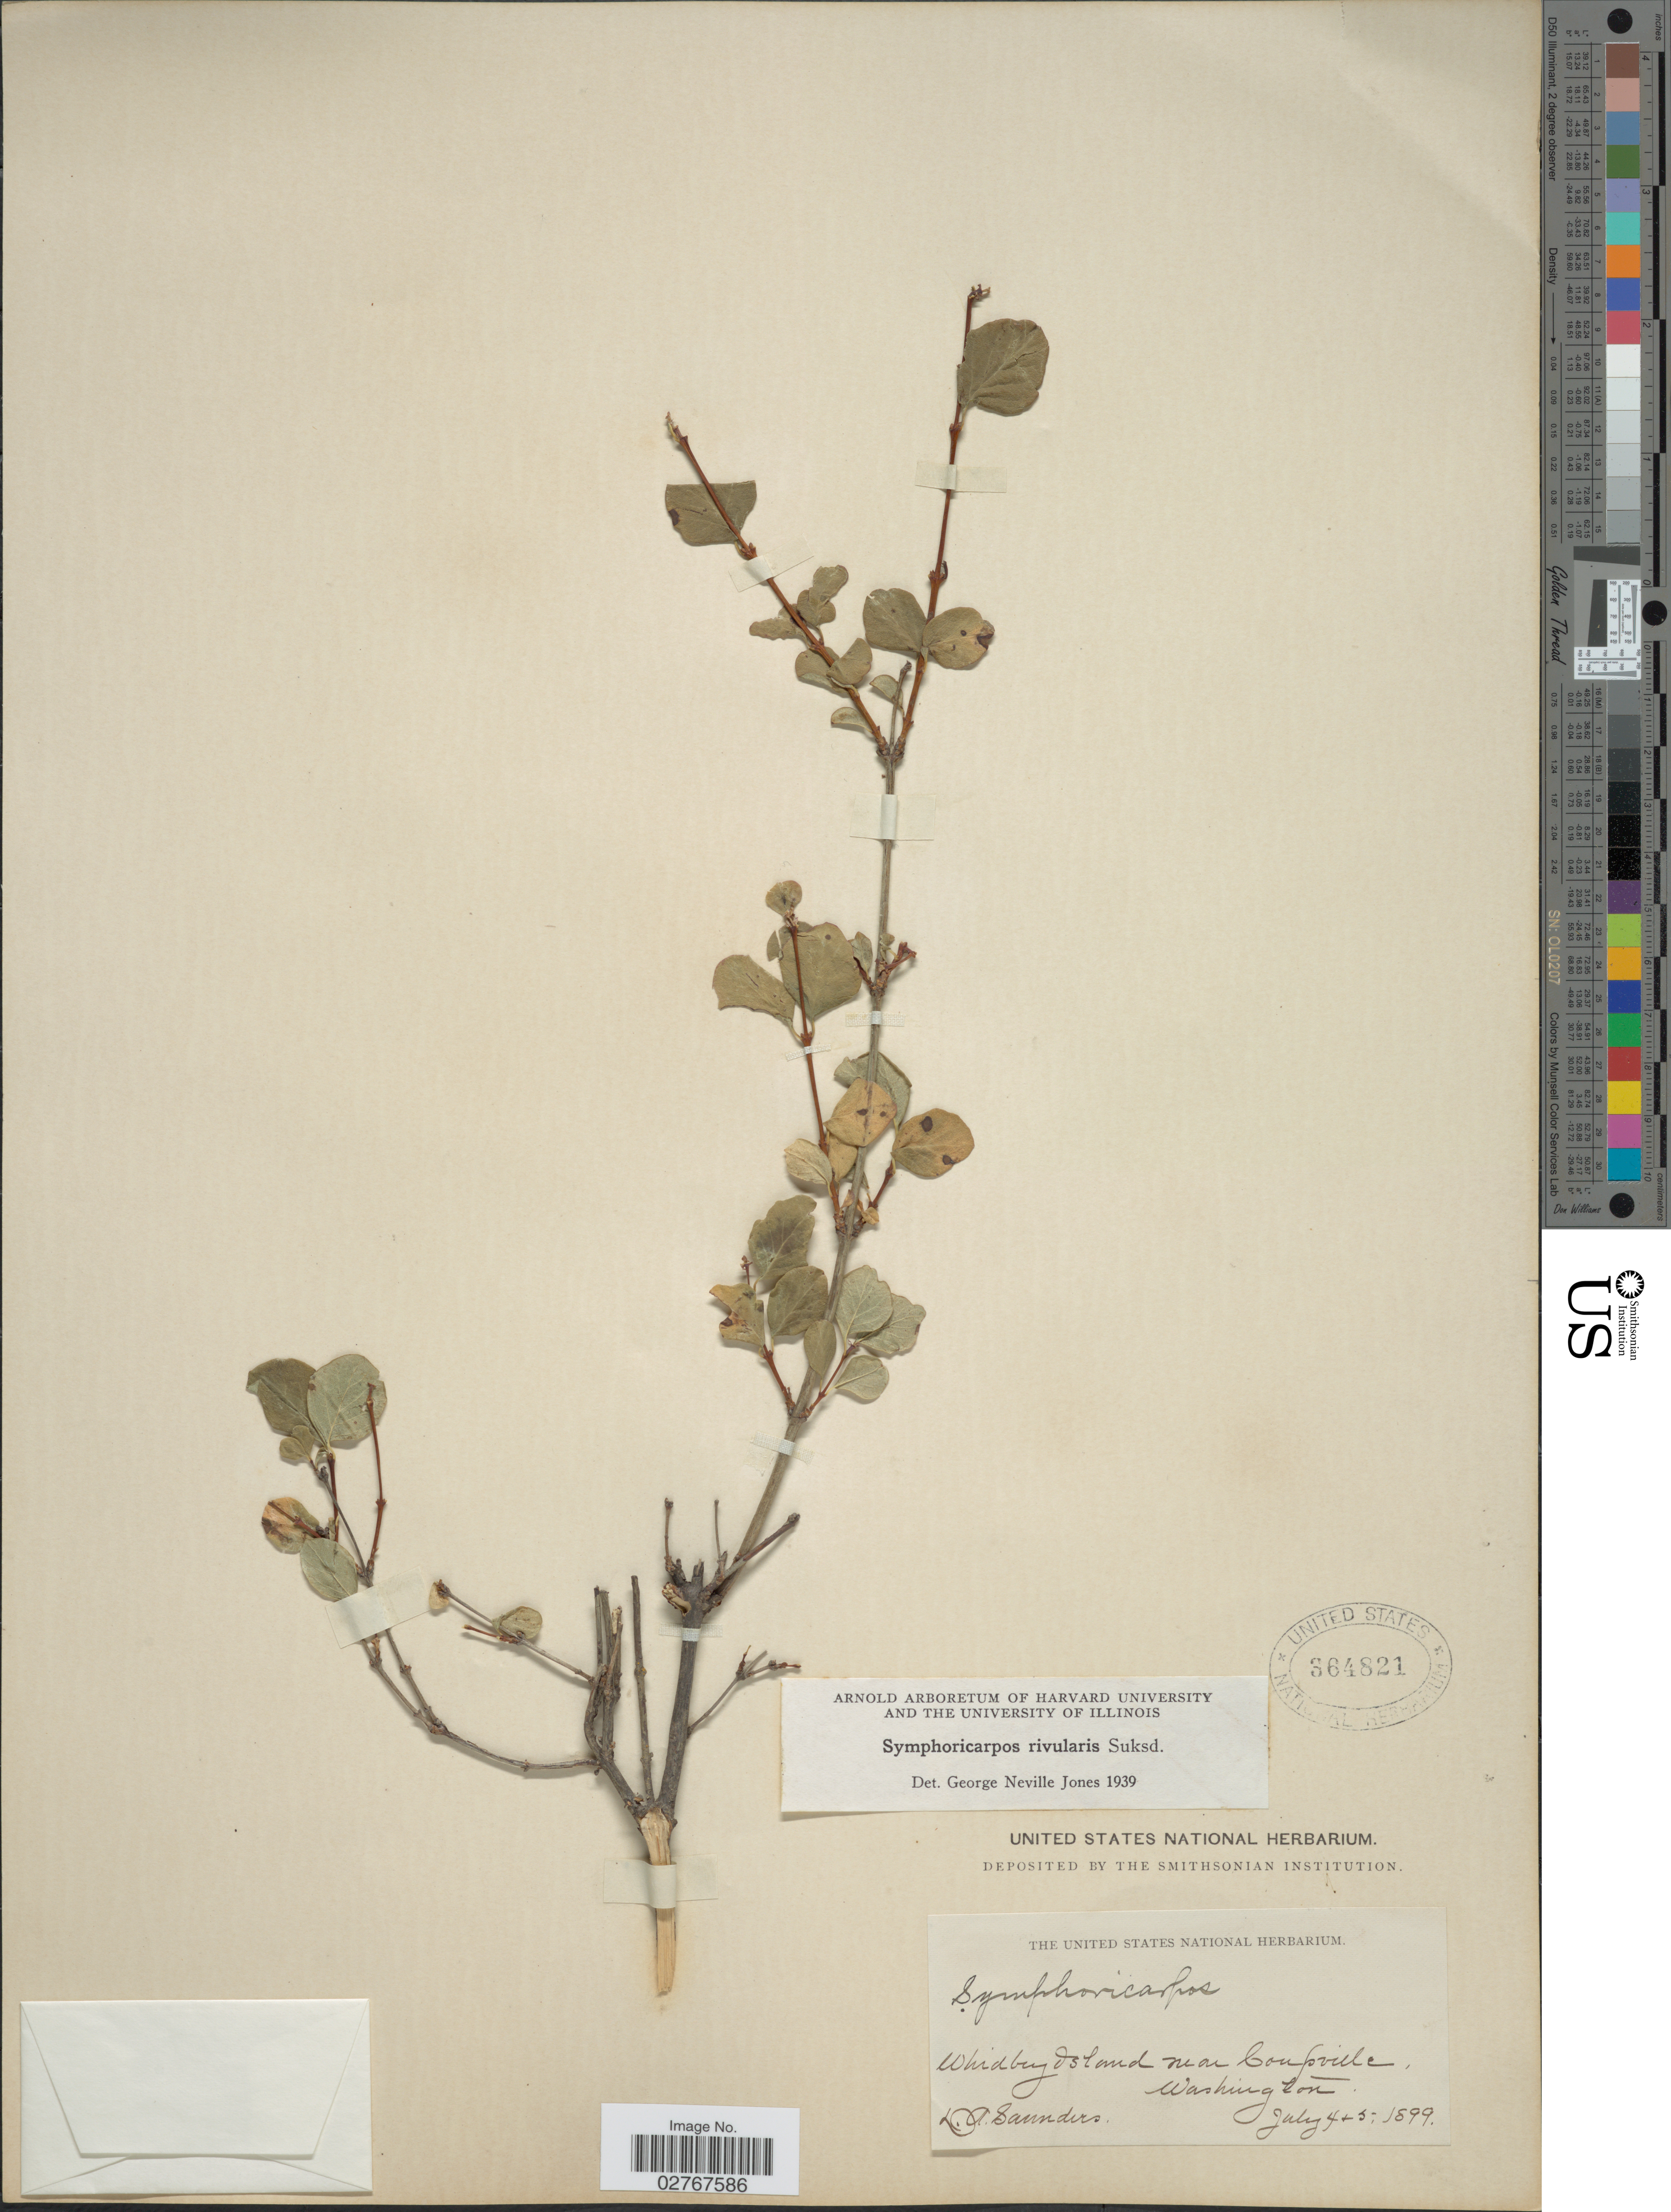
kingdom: Plantae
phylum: Tracheophyta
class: Magnoliopsida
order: Dipsacales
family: Caprifoliaceae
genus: Symphoricarpos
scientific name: Symphoricarpos rivularis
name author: Suksd.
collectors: D. Saunders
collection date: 1899-07-04/1899-07-05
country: United States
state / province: Washington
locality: Whidbey Island near Coupville.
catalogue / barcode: US 364821